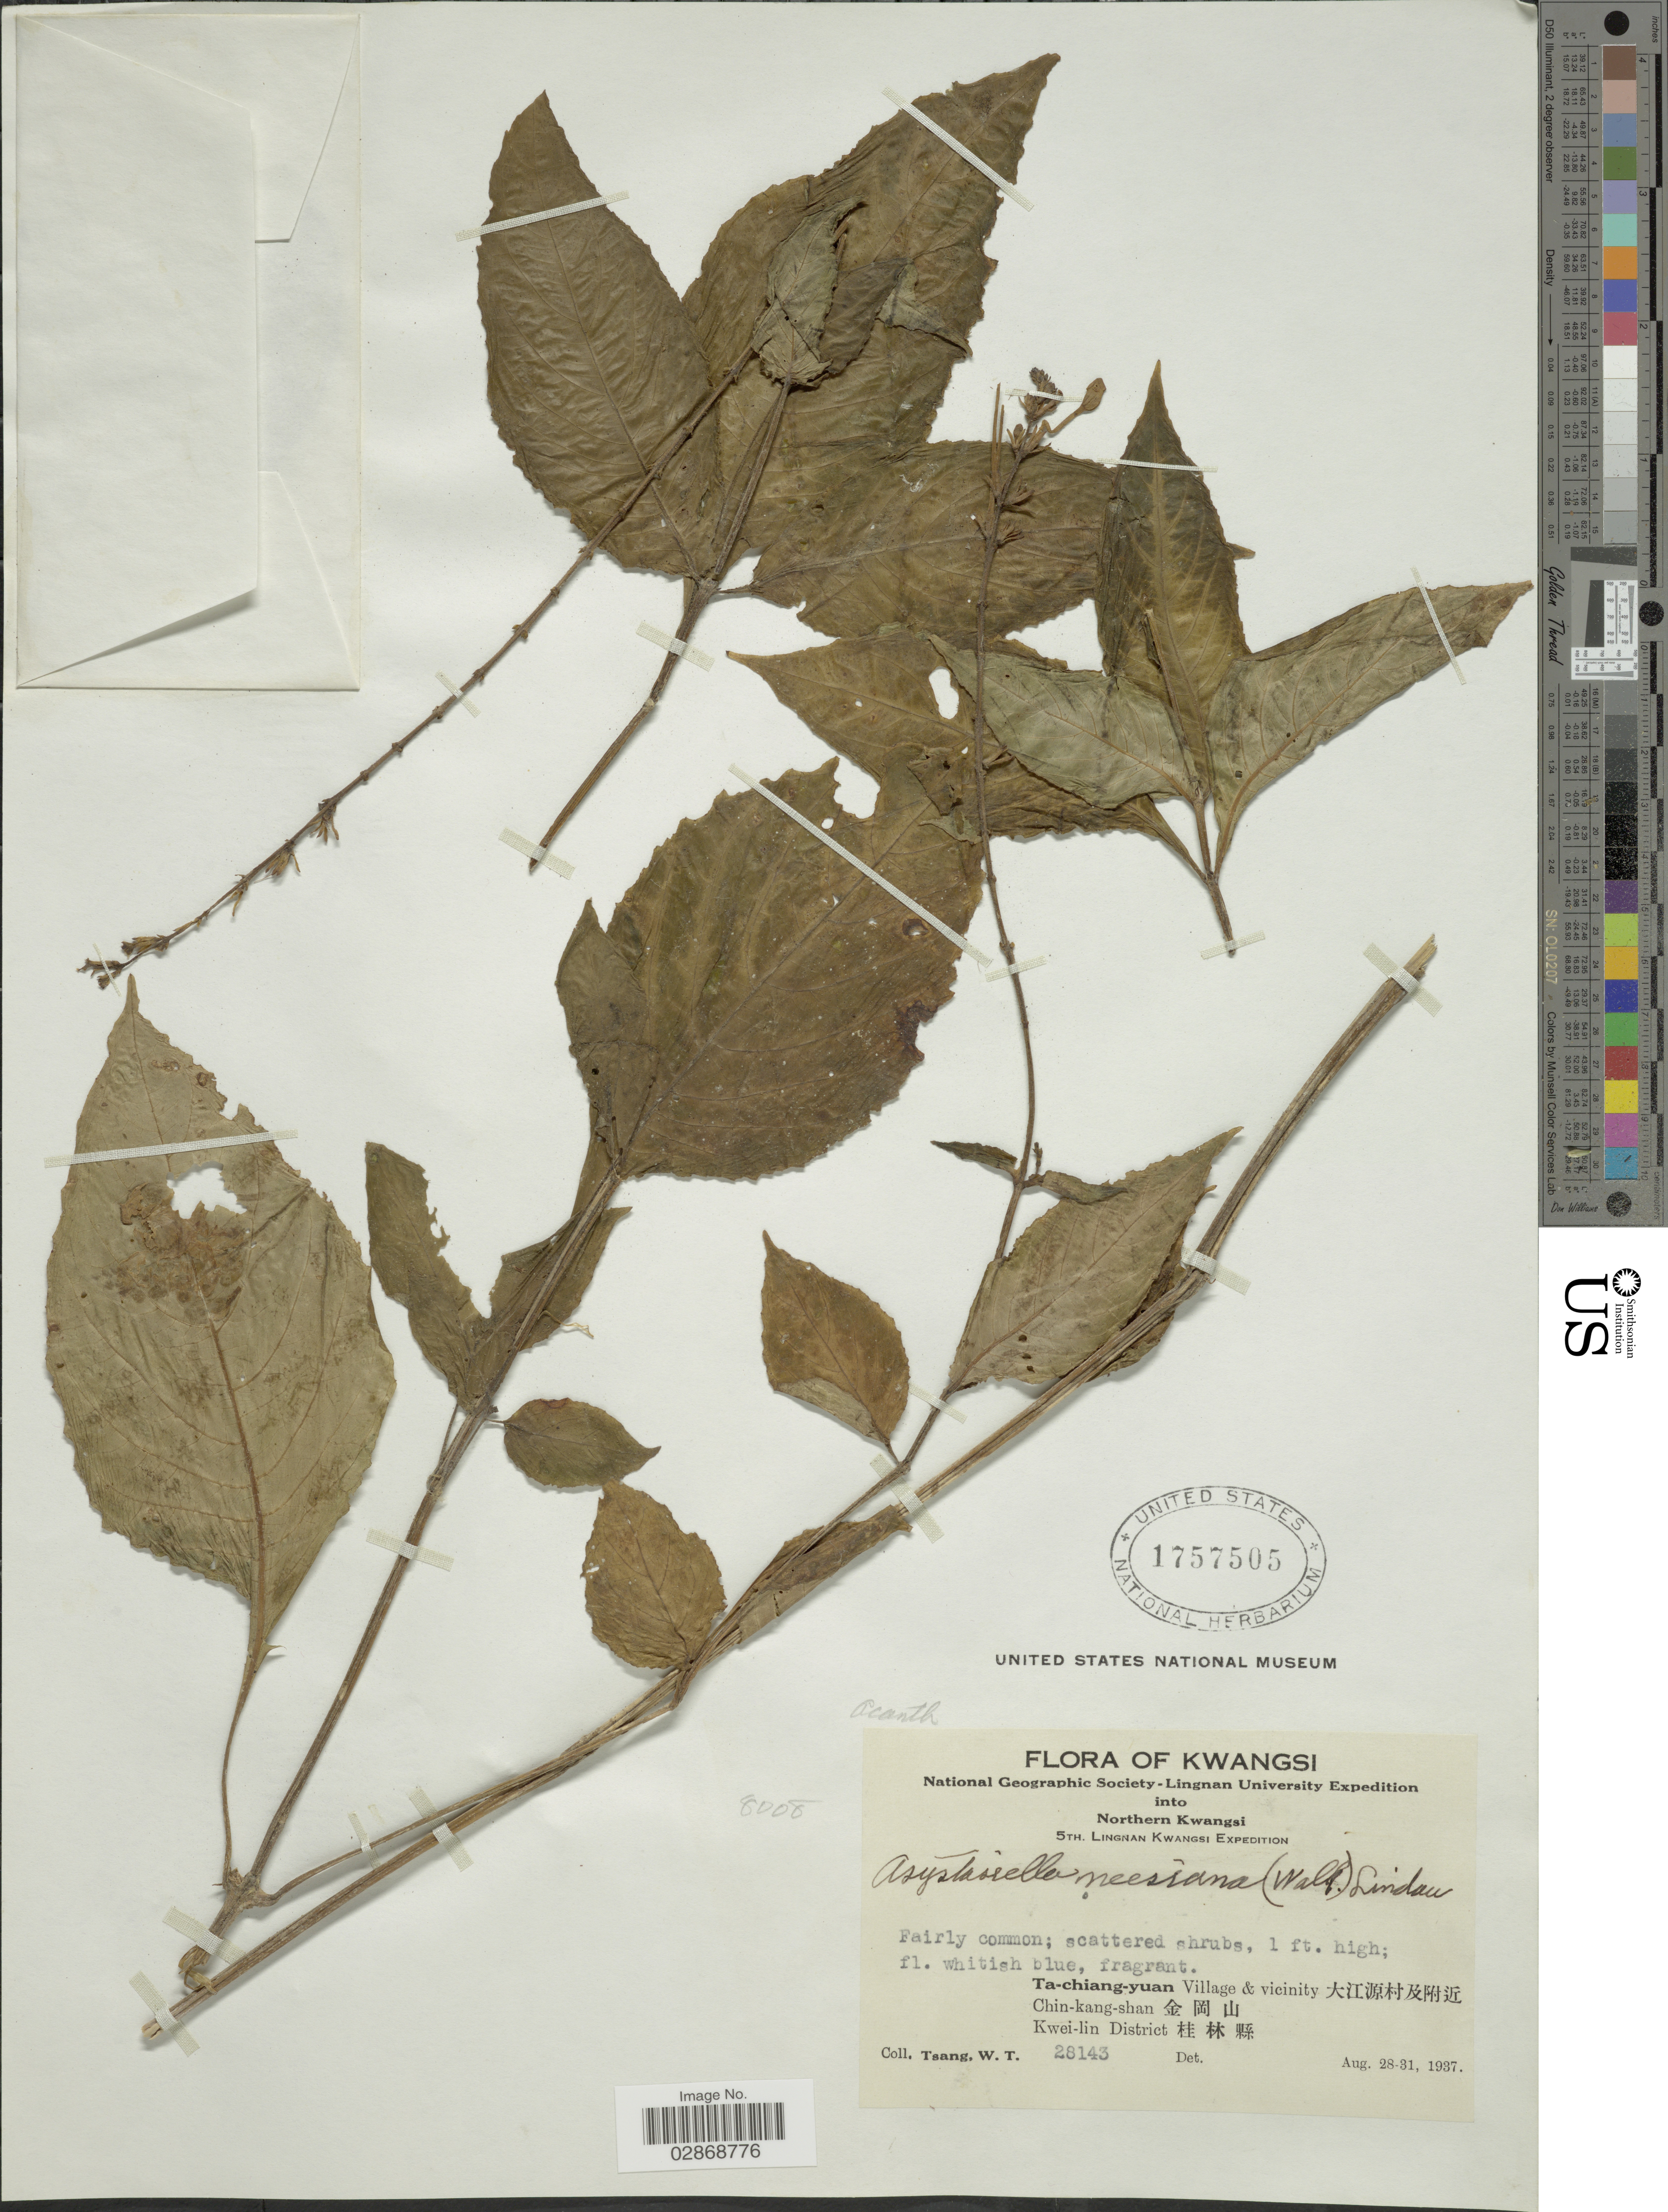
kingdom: Plantae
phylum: Tracheophyta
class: Magnoliopsida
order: Lamiales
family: Acanthaceae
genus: Asystasiella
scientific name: Asystasiella neesiana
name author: (Wall.) Lindau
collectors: W. T. Tsang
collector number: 28143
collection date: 1937-08-28/1937-08-31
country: China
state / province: Guangxi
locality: Kwangsi.Northern Kwangsi. Ta-chiang-yuan Village & vicinity . Chin-kang-shan Kwei-lin District .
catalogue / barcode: US 1757505